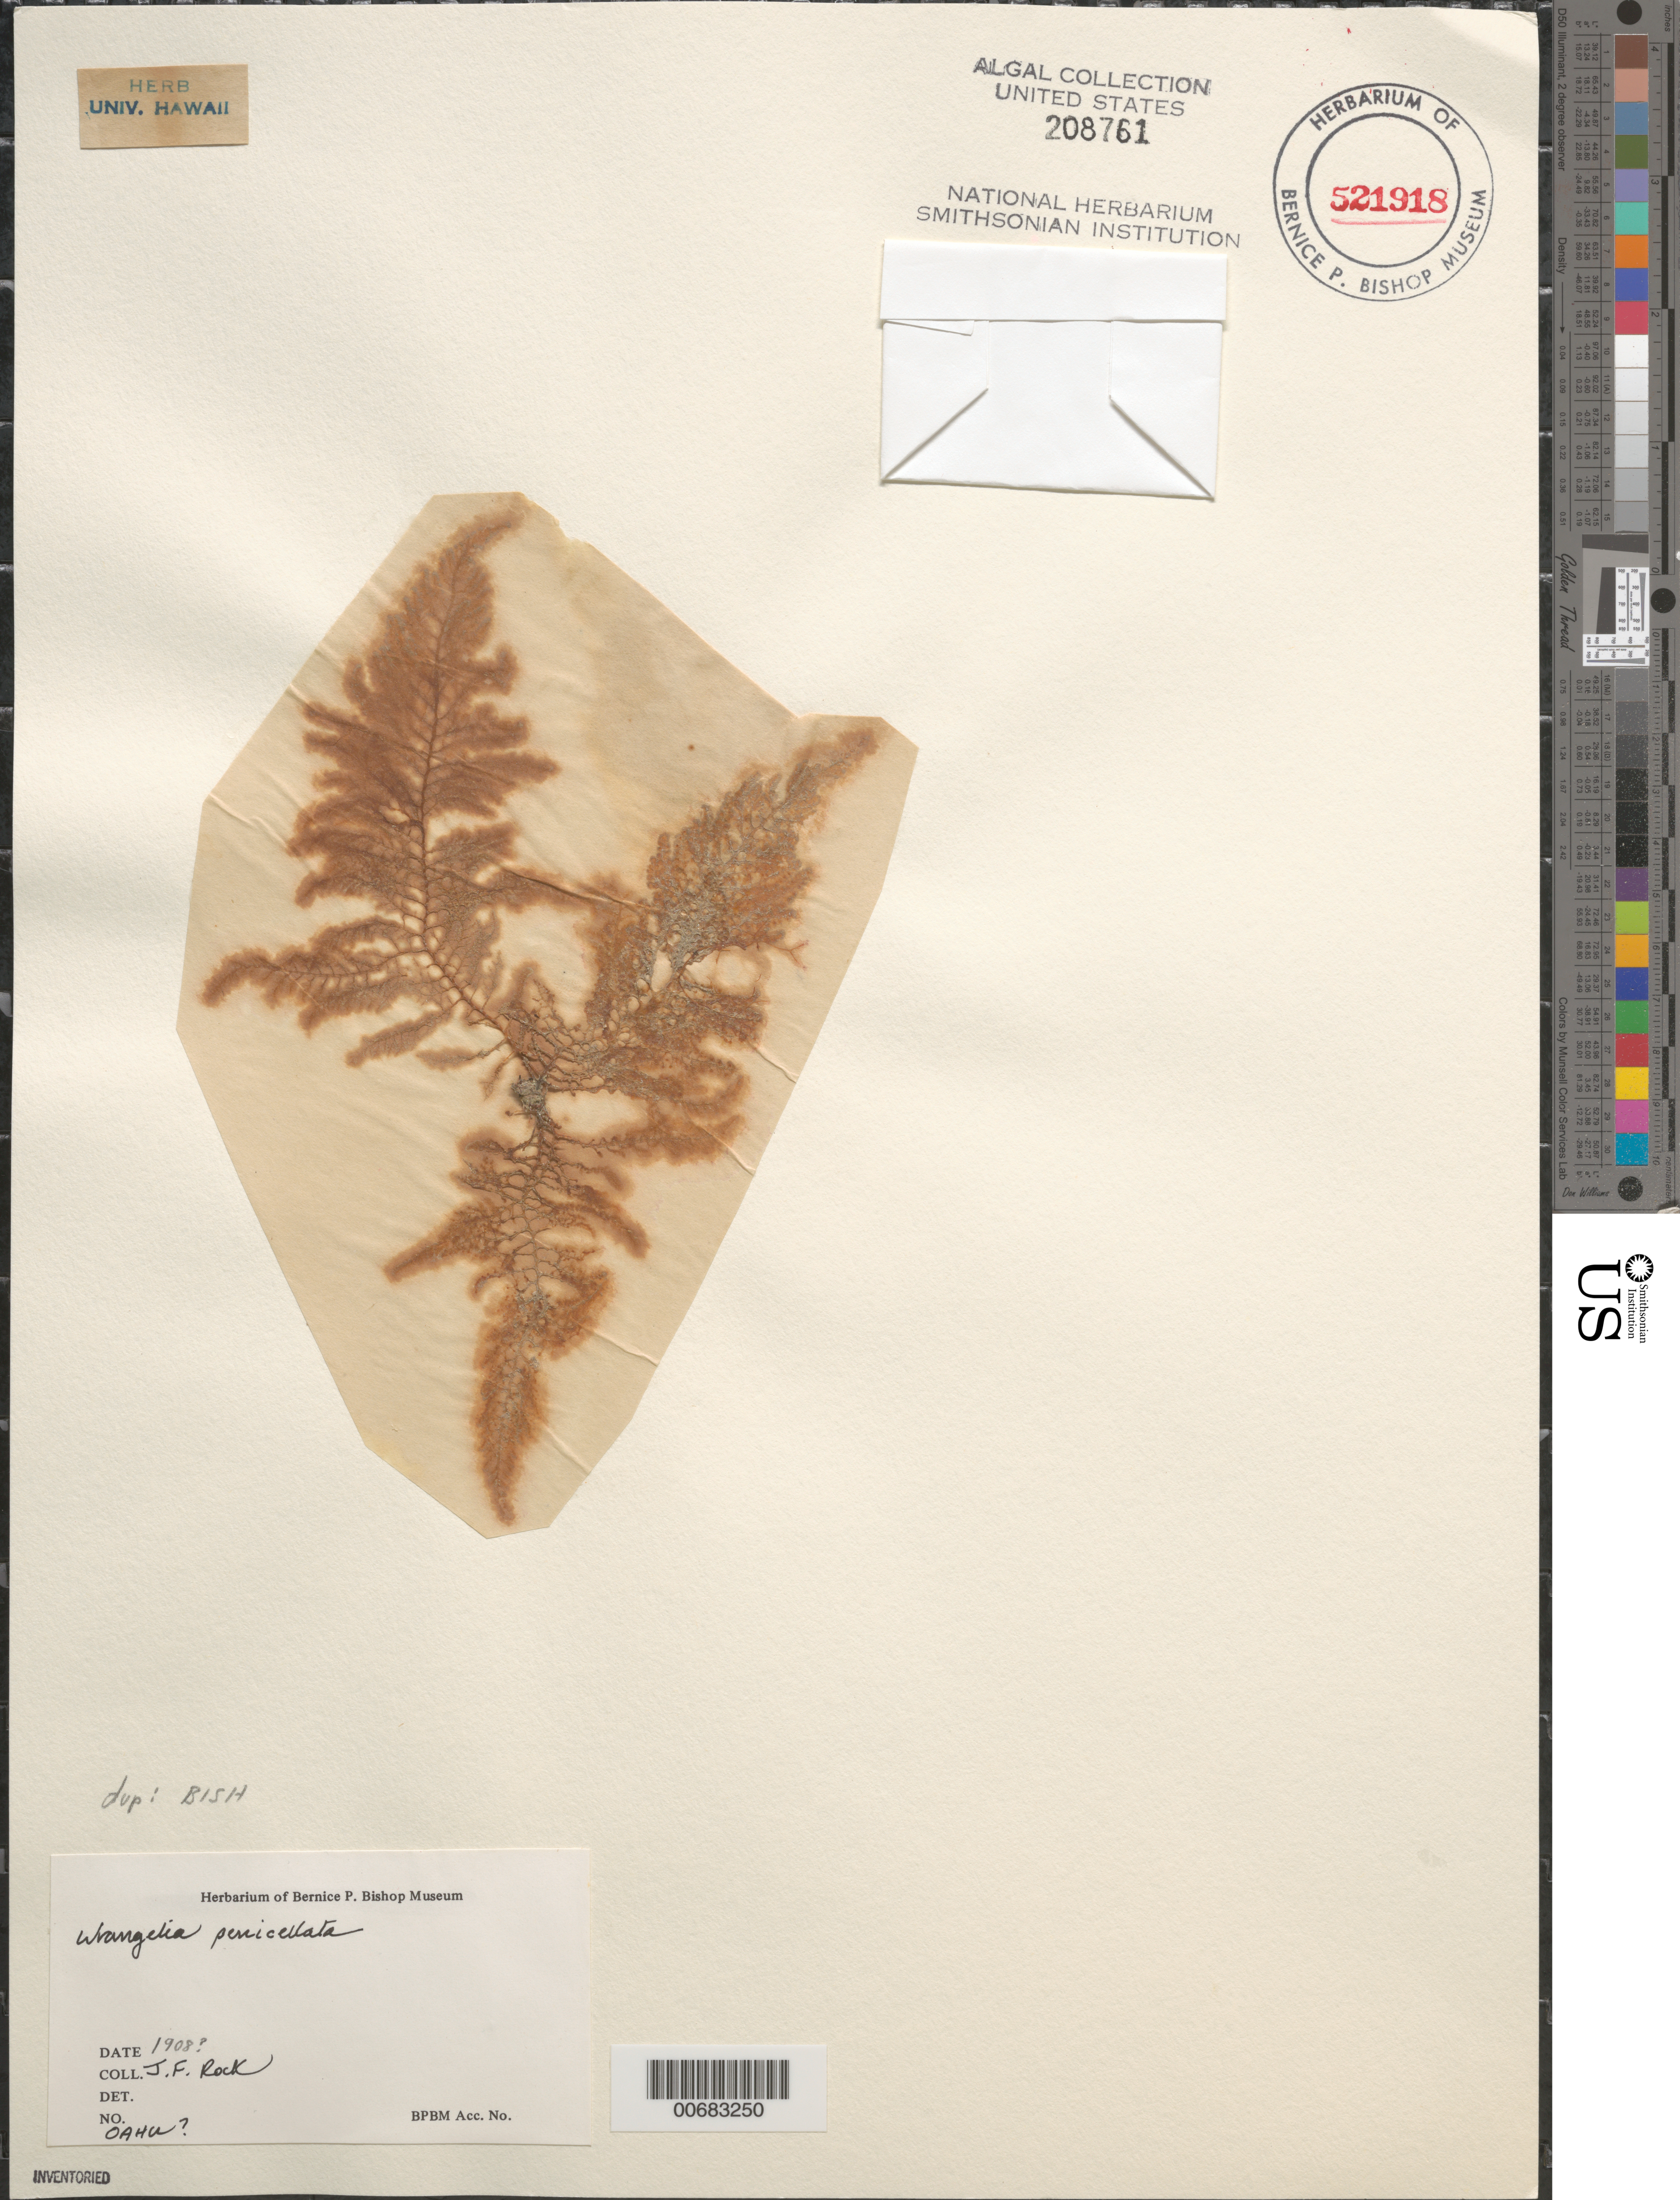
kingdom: Plantae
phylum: Rhodophyta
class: Florideophyceae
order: Ceramiales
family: Wrangeliaceae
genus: Wrangelia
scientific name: Wrangelia penicillata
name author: (C. Agardh) C. Agardh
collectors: J. F. Rock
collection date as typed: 1908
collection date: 1908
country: United States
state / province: Hawaii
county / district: Honolulu County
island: Oahu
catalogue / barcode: US 208761